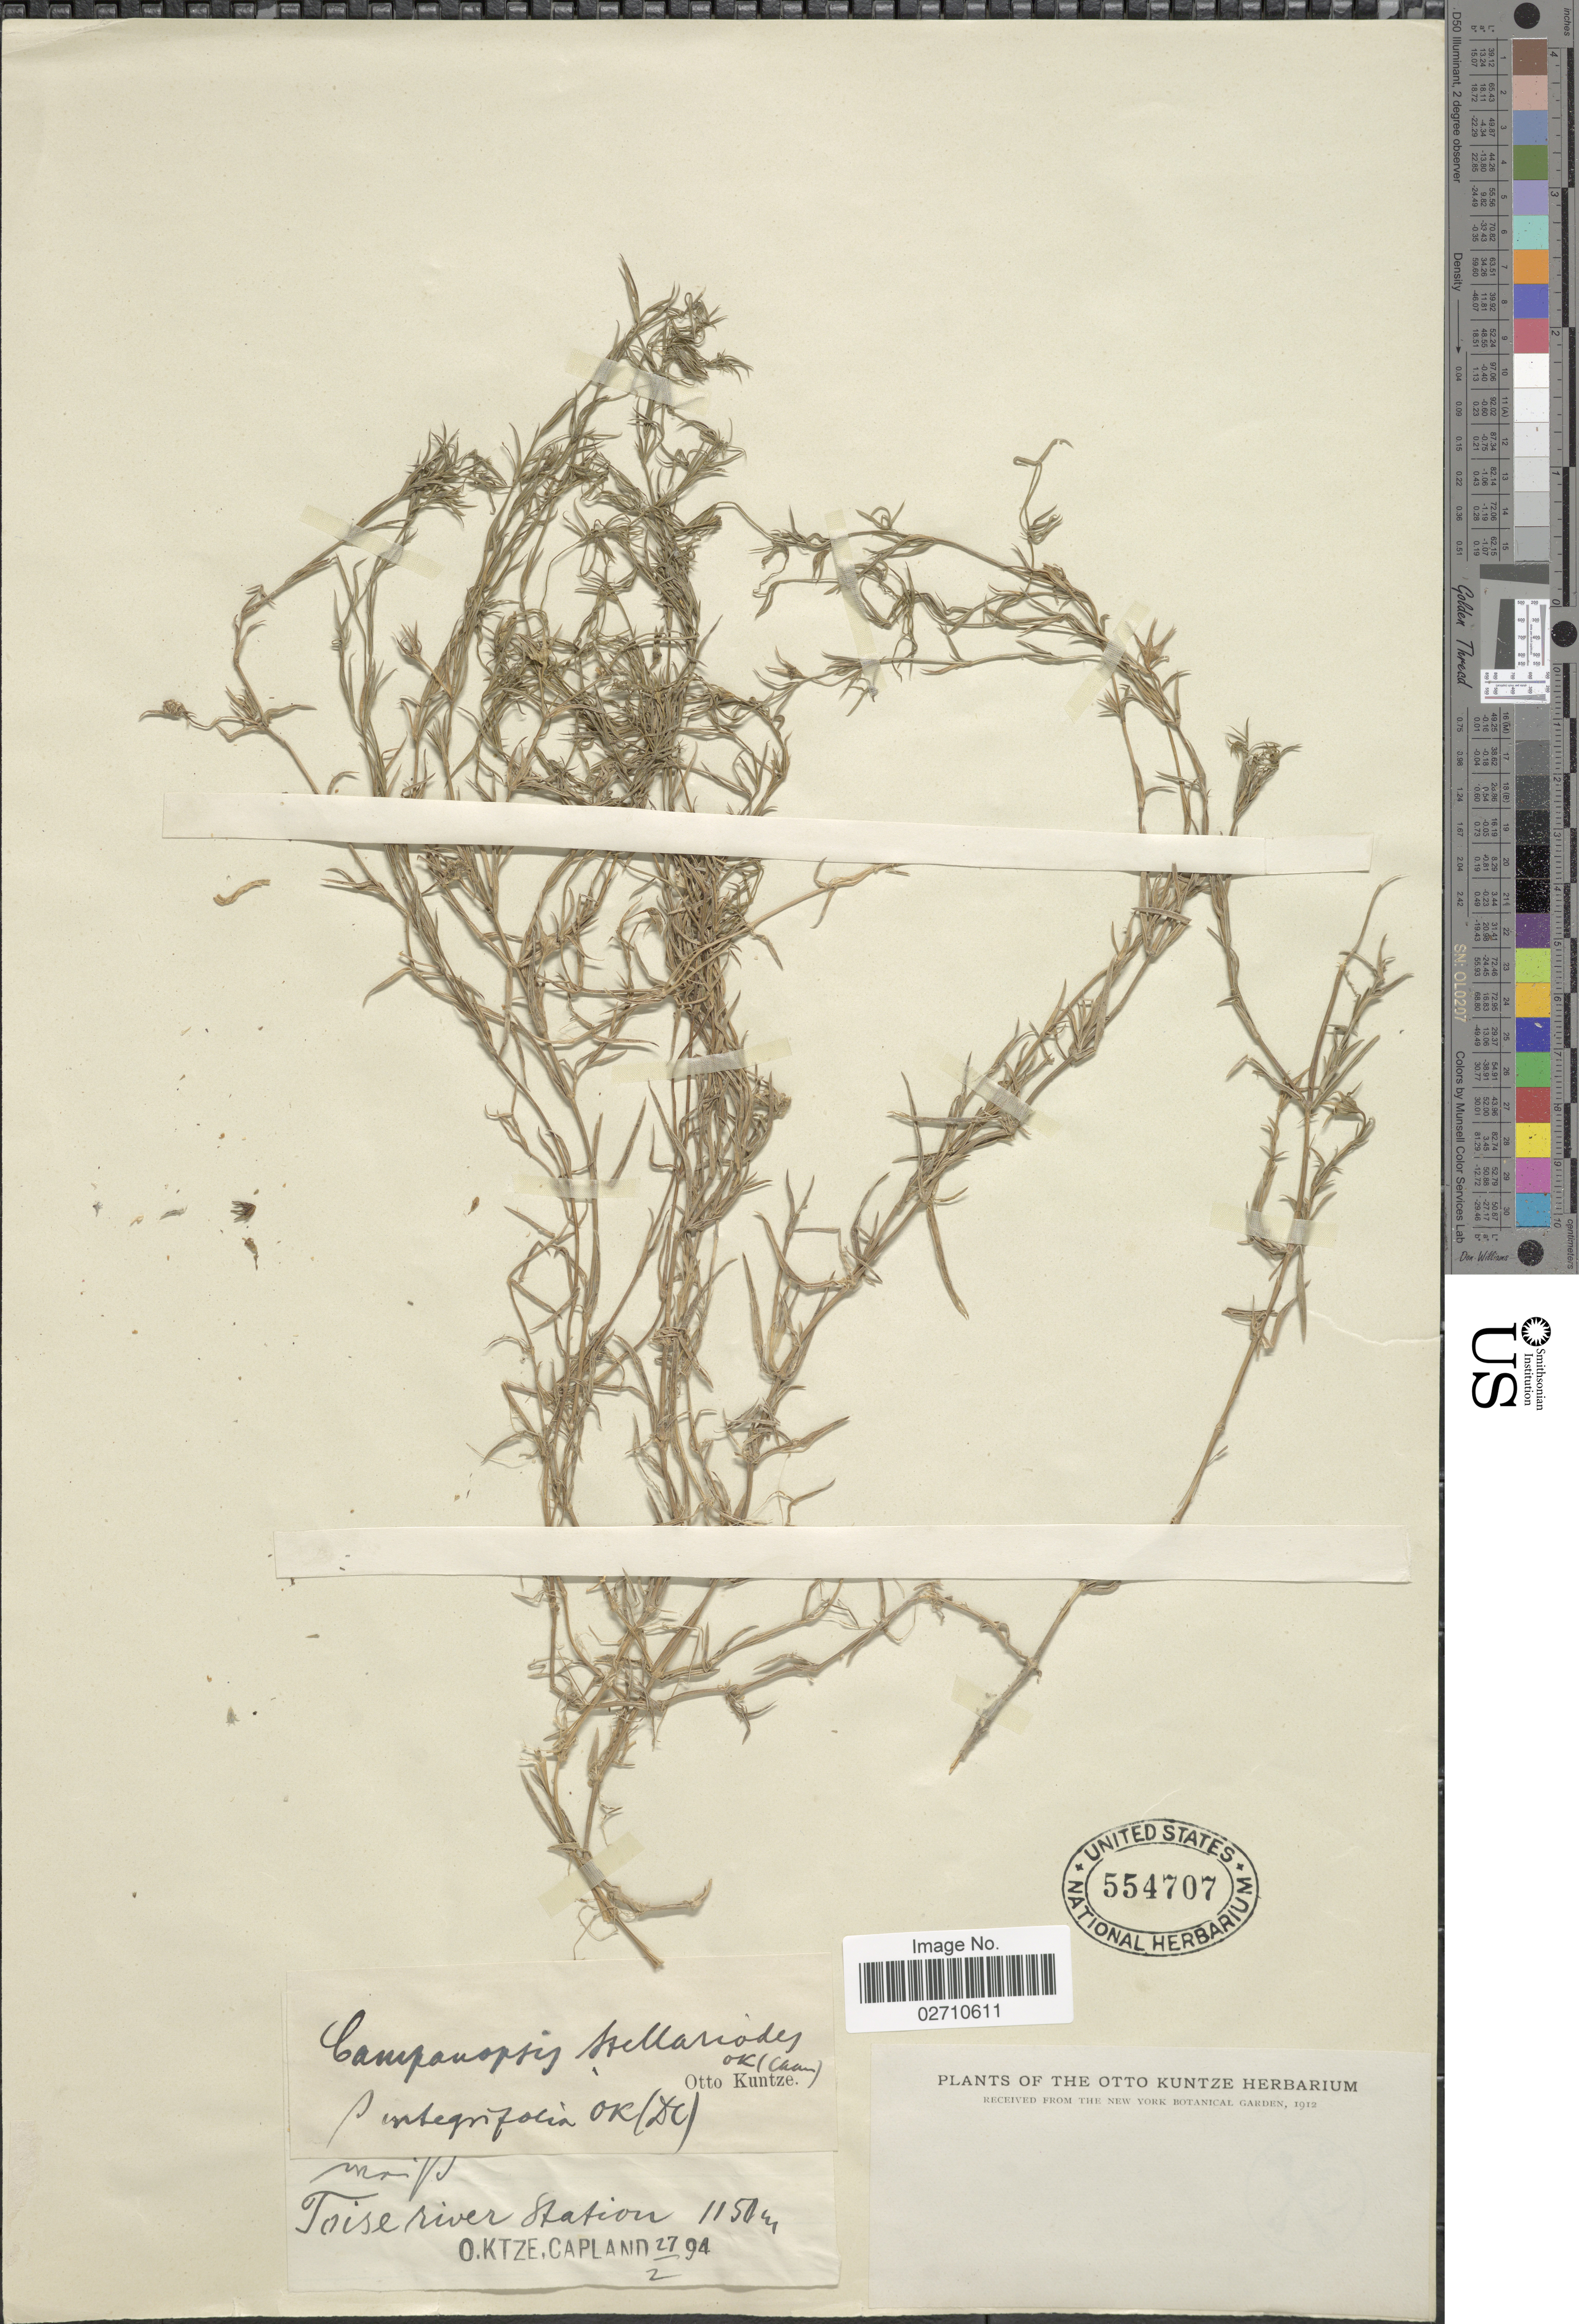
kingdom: Plantae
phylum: Tracheophyta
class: Magnoliopsida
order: Asterales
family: Campanulaceae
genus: Wahlenbergia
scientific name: Wahlenbergia sp.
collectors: C.E.O. Kuntze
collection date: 1894-02-27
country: South Africa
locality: Toise River station, Capland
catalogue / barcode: US 554707